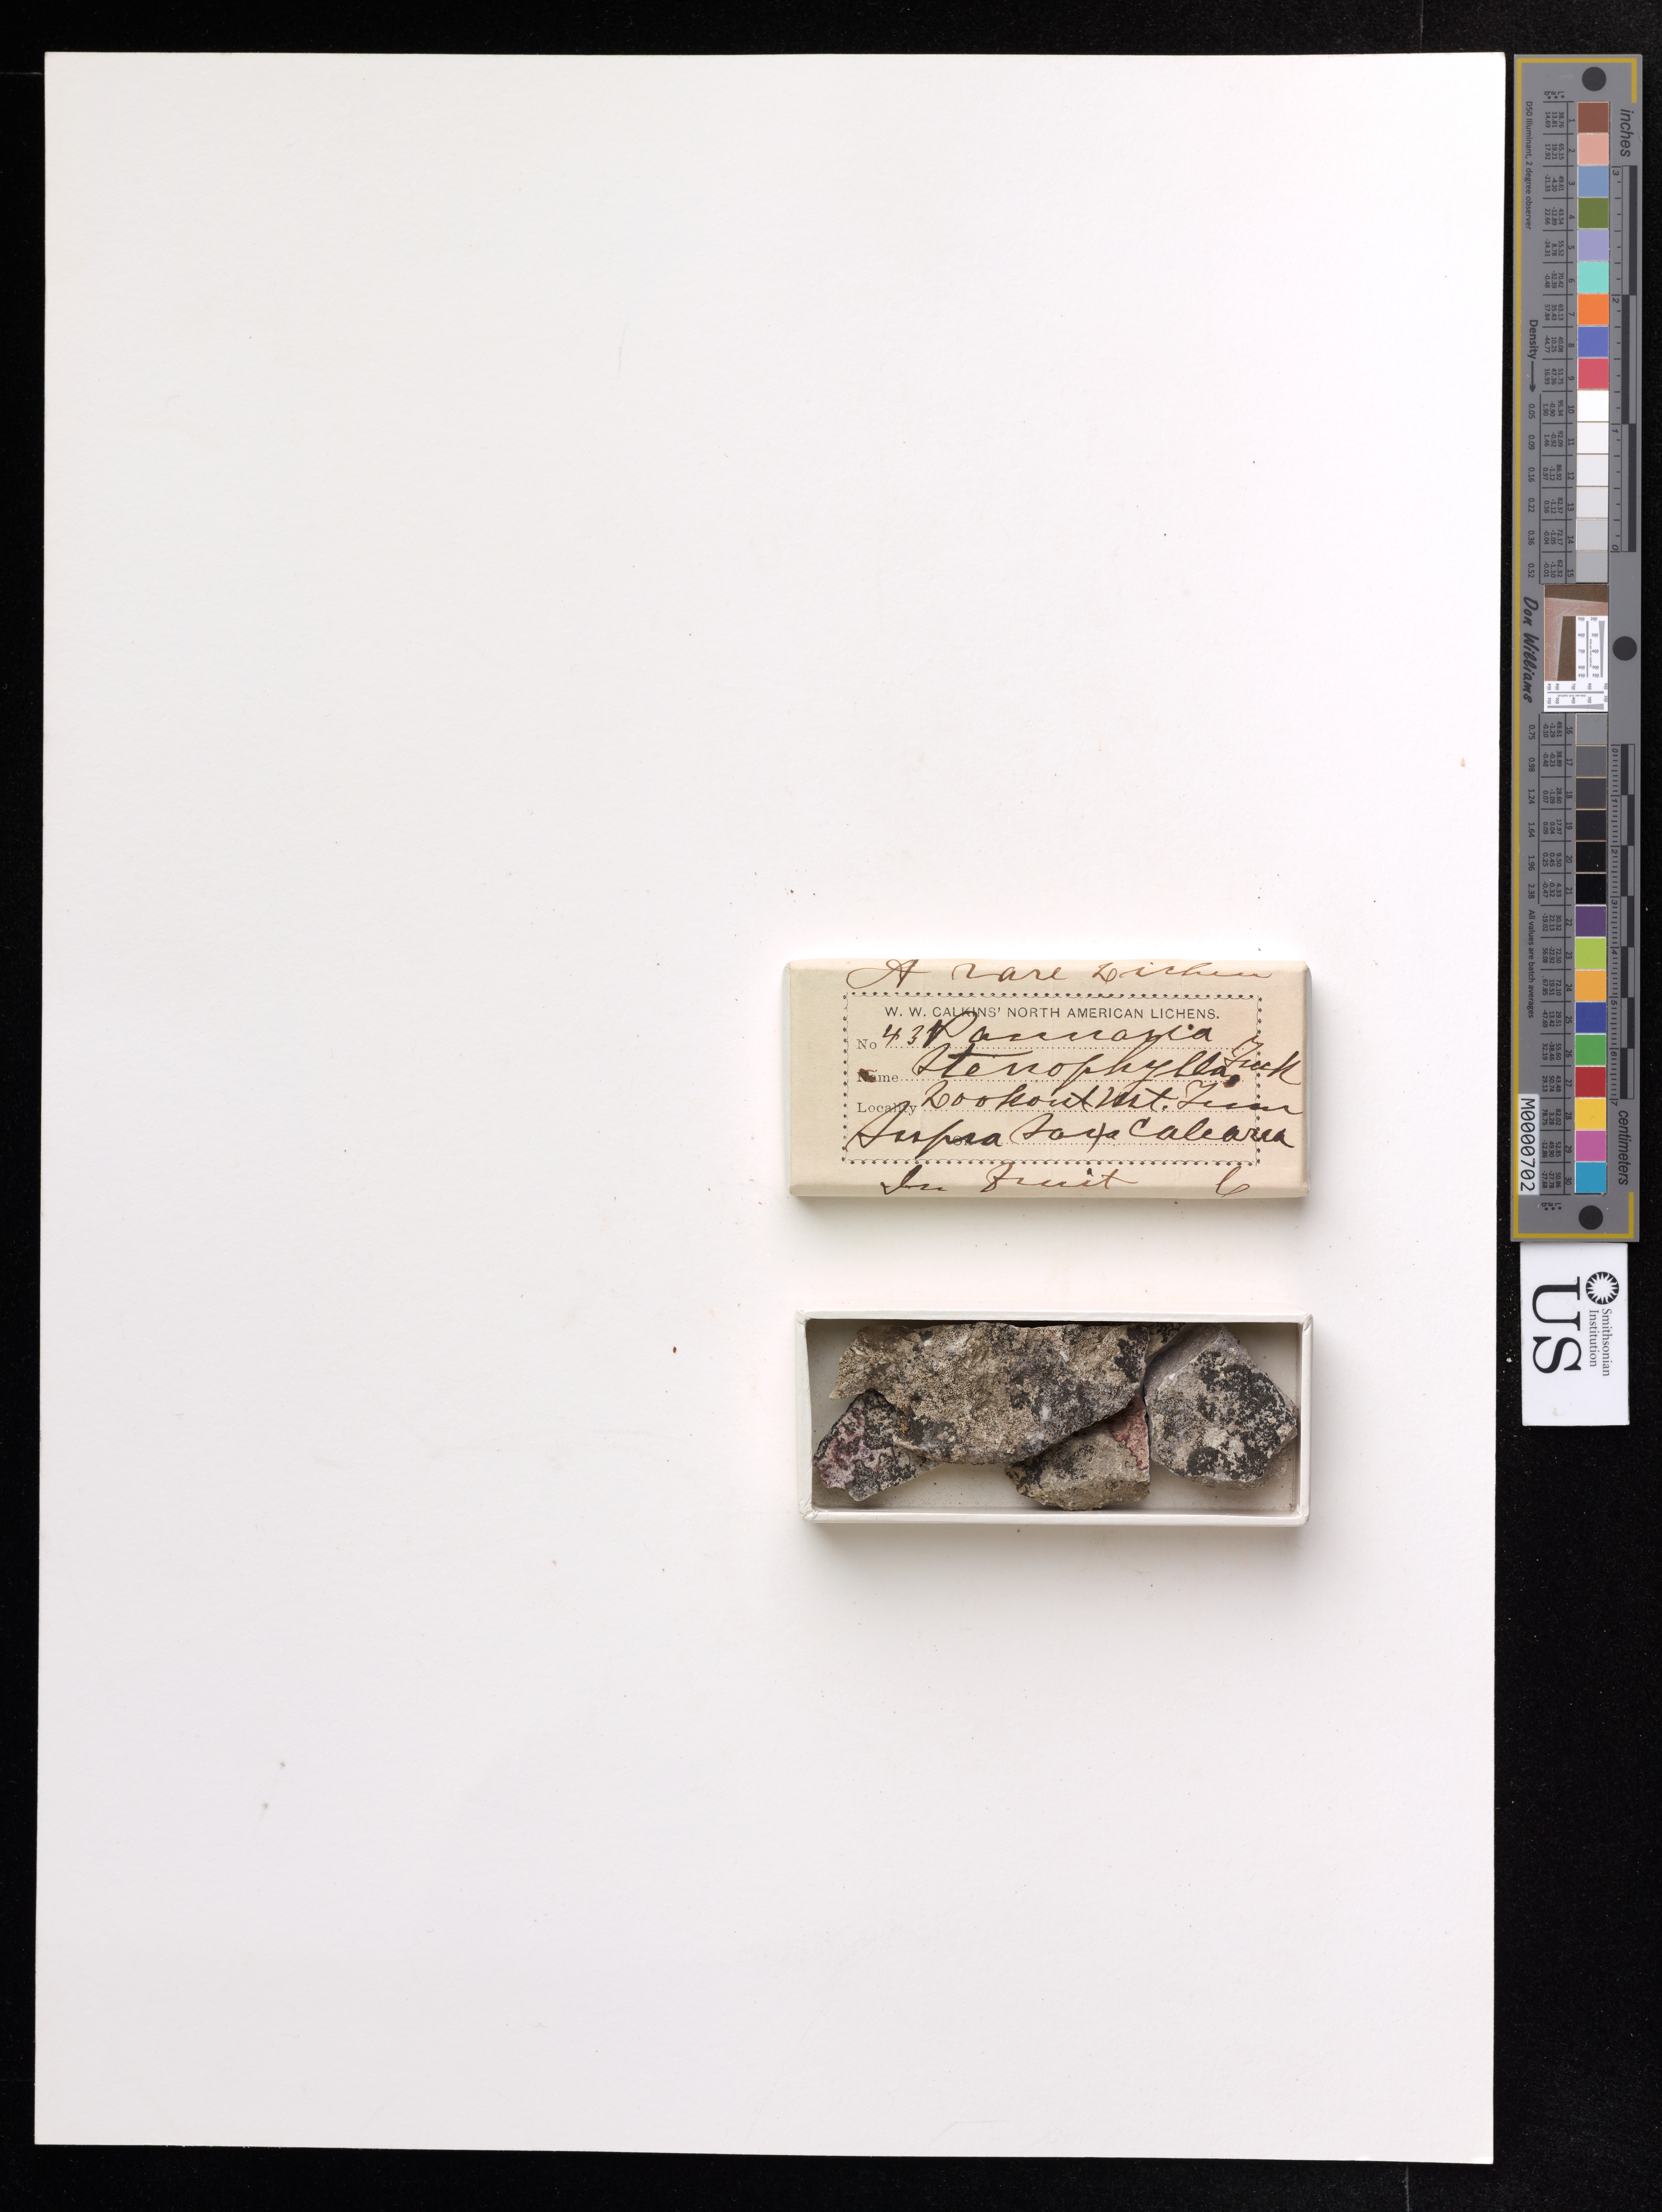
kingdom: Fungi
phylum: Ascomycota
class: Lecanoromycetes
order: Peltigerales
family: Pannariaceae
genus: Pannaria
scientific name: Pannaria stenophylla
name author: Tuck.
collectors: W. Calkins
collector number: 43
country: United States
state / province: Tennessee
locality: Lookout Mt.